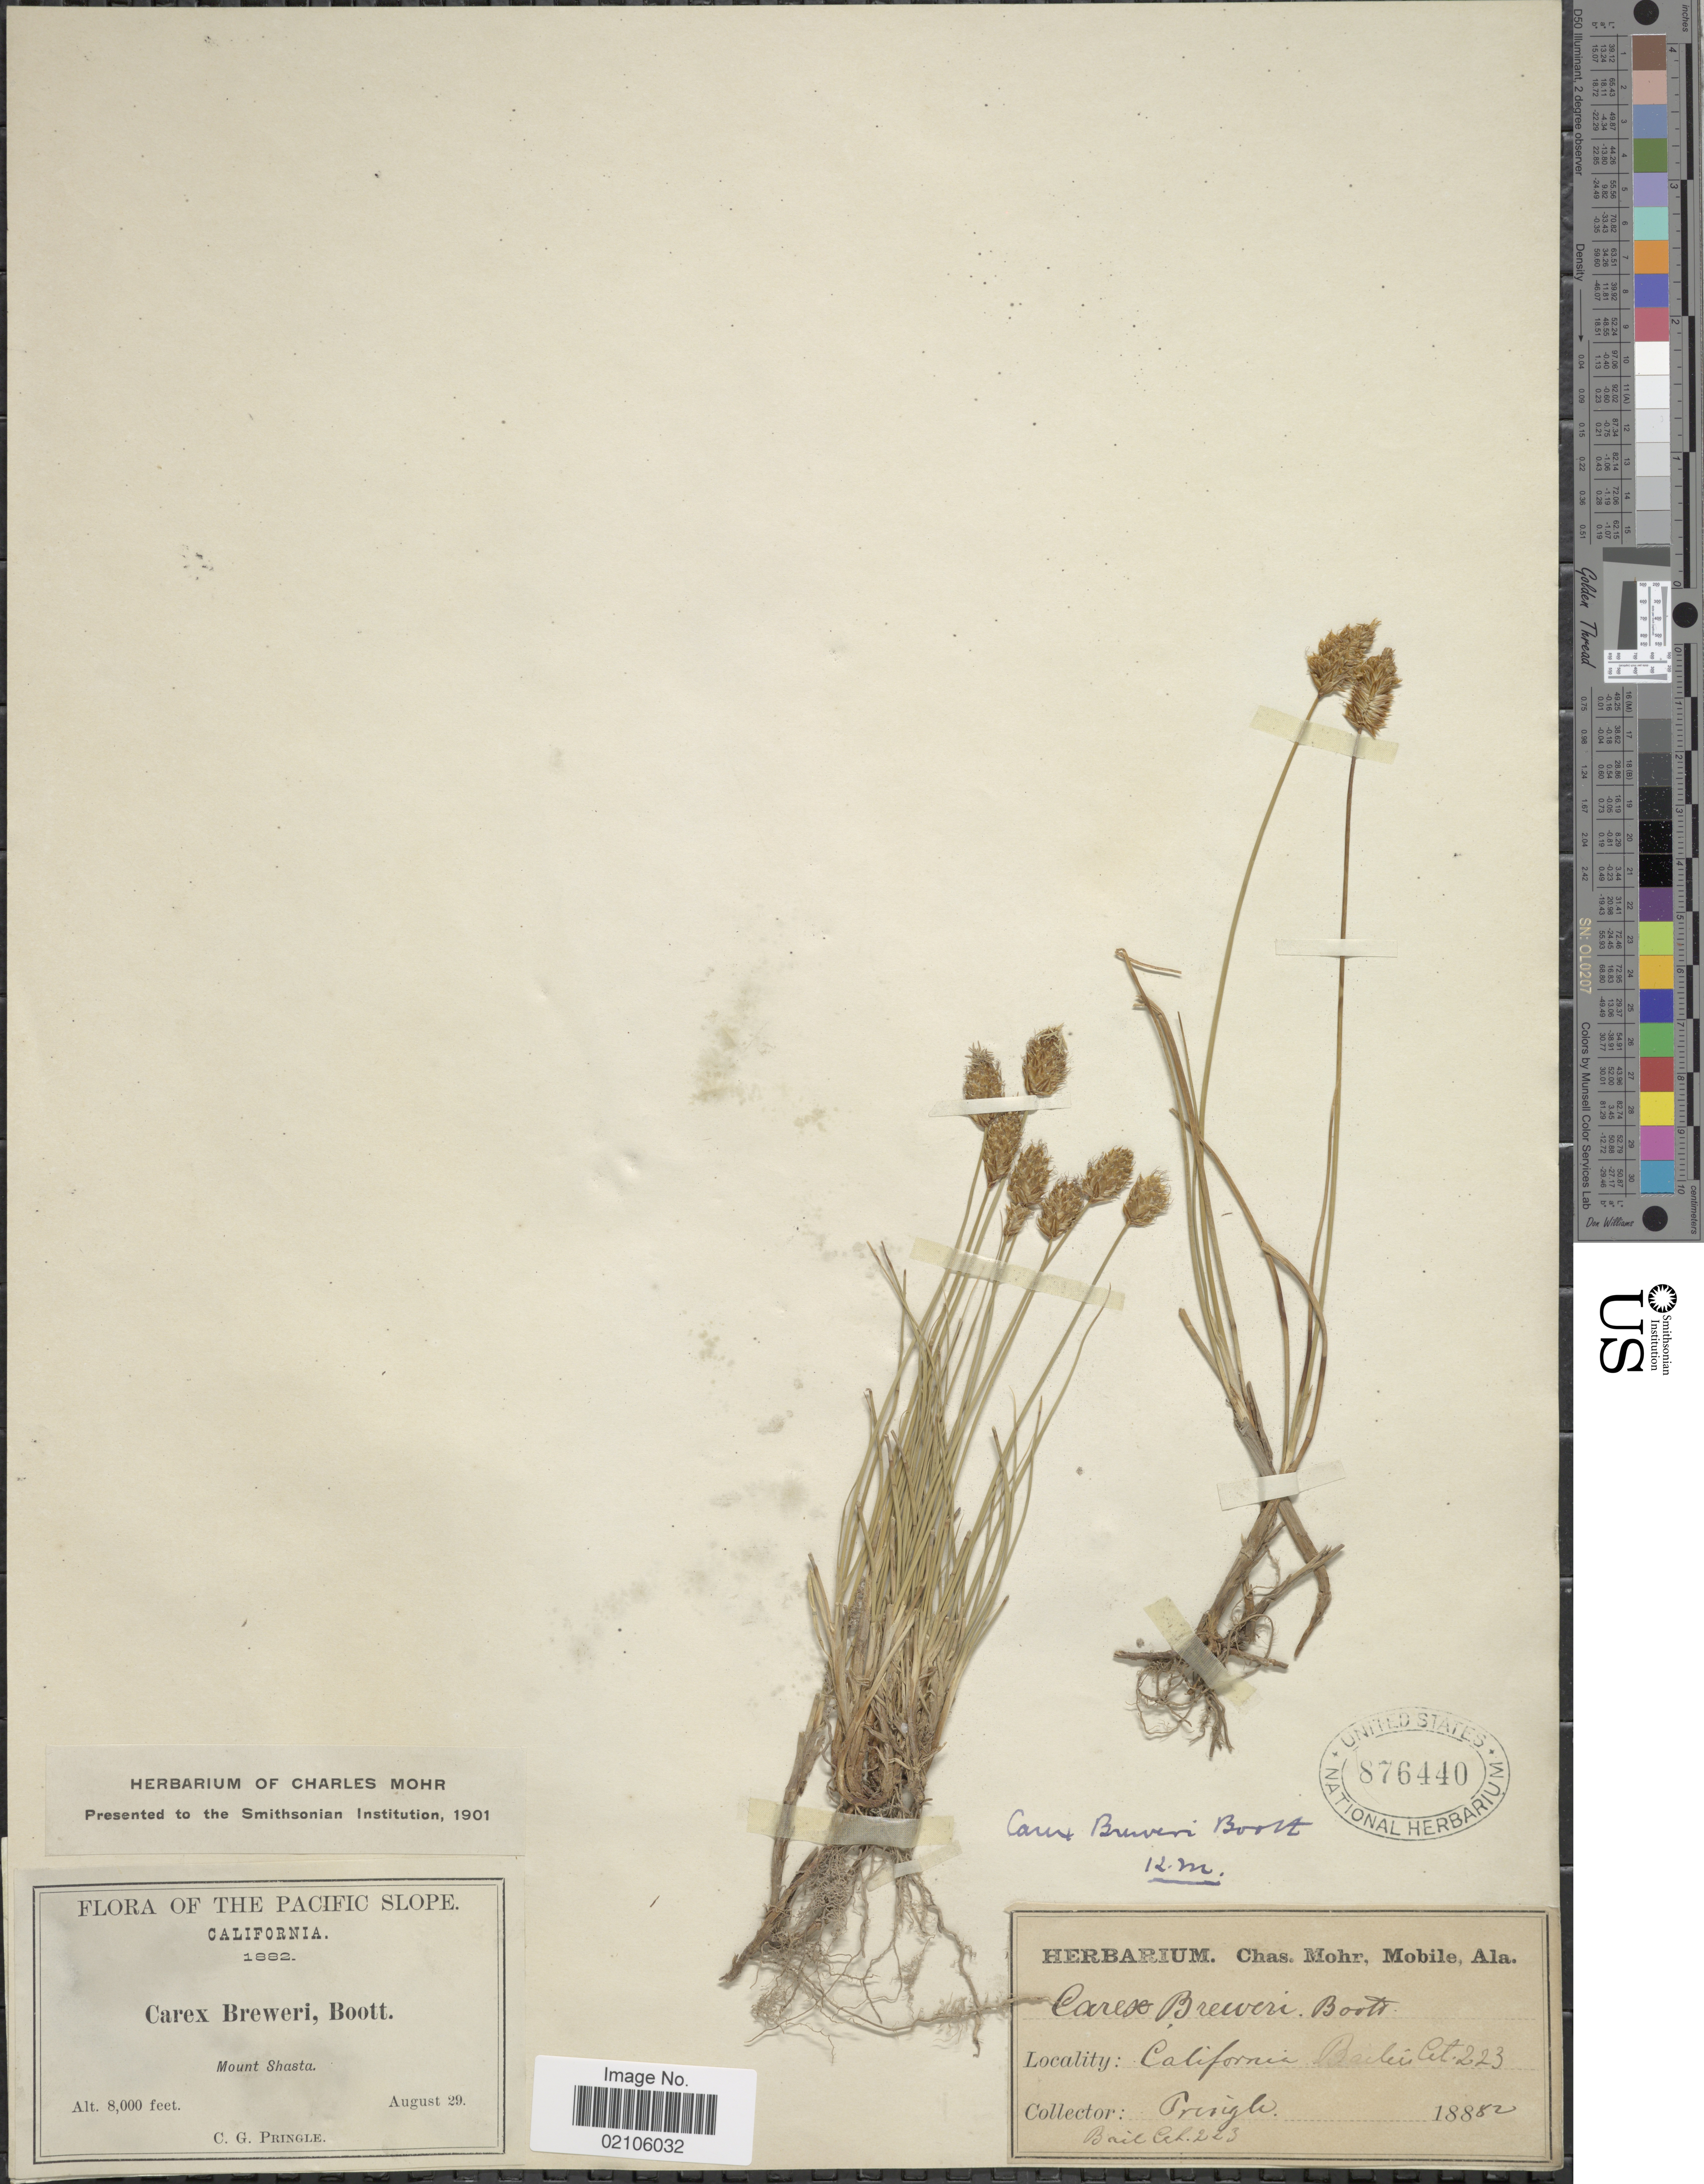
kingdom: Plantae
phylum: Tracheophyta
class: Liliopsida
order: Poales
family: Cyperaceae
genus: Carex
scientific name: Carex breweri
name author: Boott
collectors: C. G. Pringle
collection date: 1882-08-29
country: United States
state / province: California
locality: The Pacific Slope, Mount Shasta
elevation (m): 2438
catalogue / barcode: US 876440